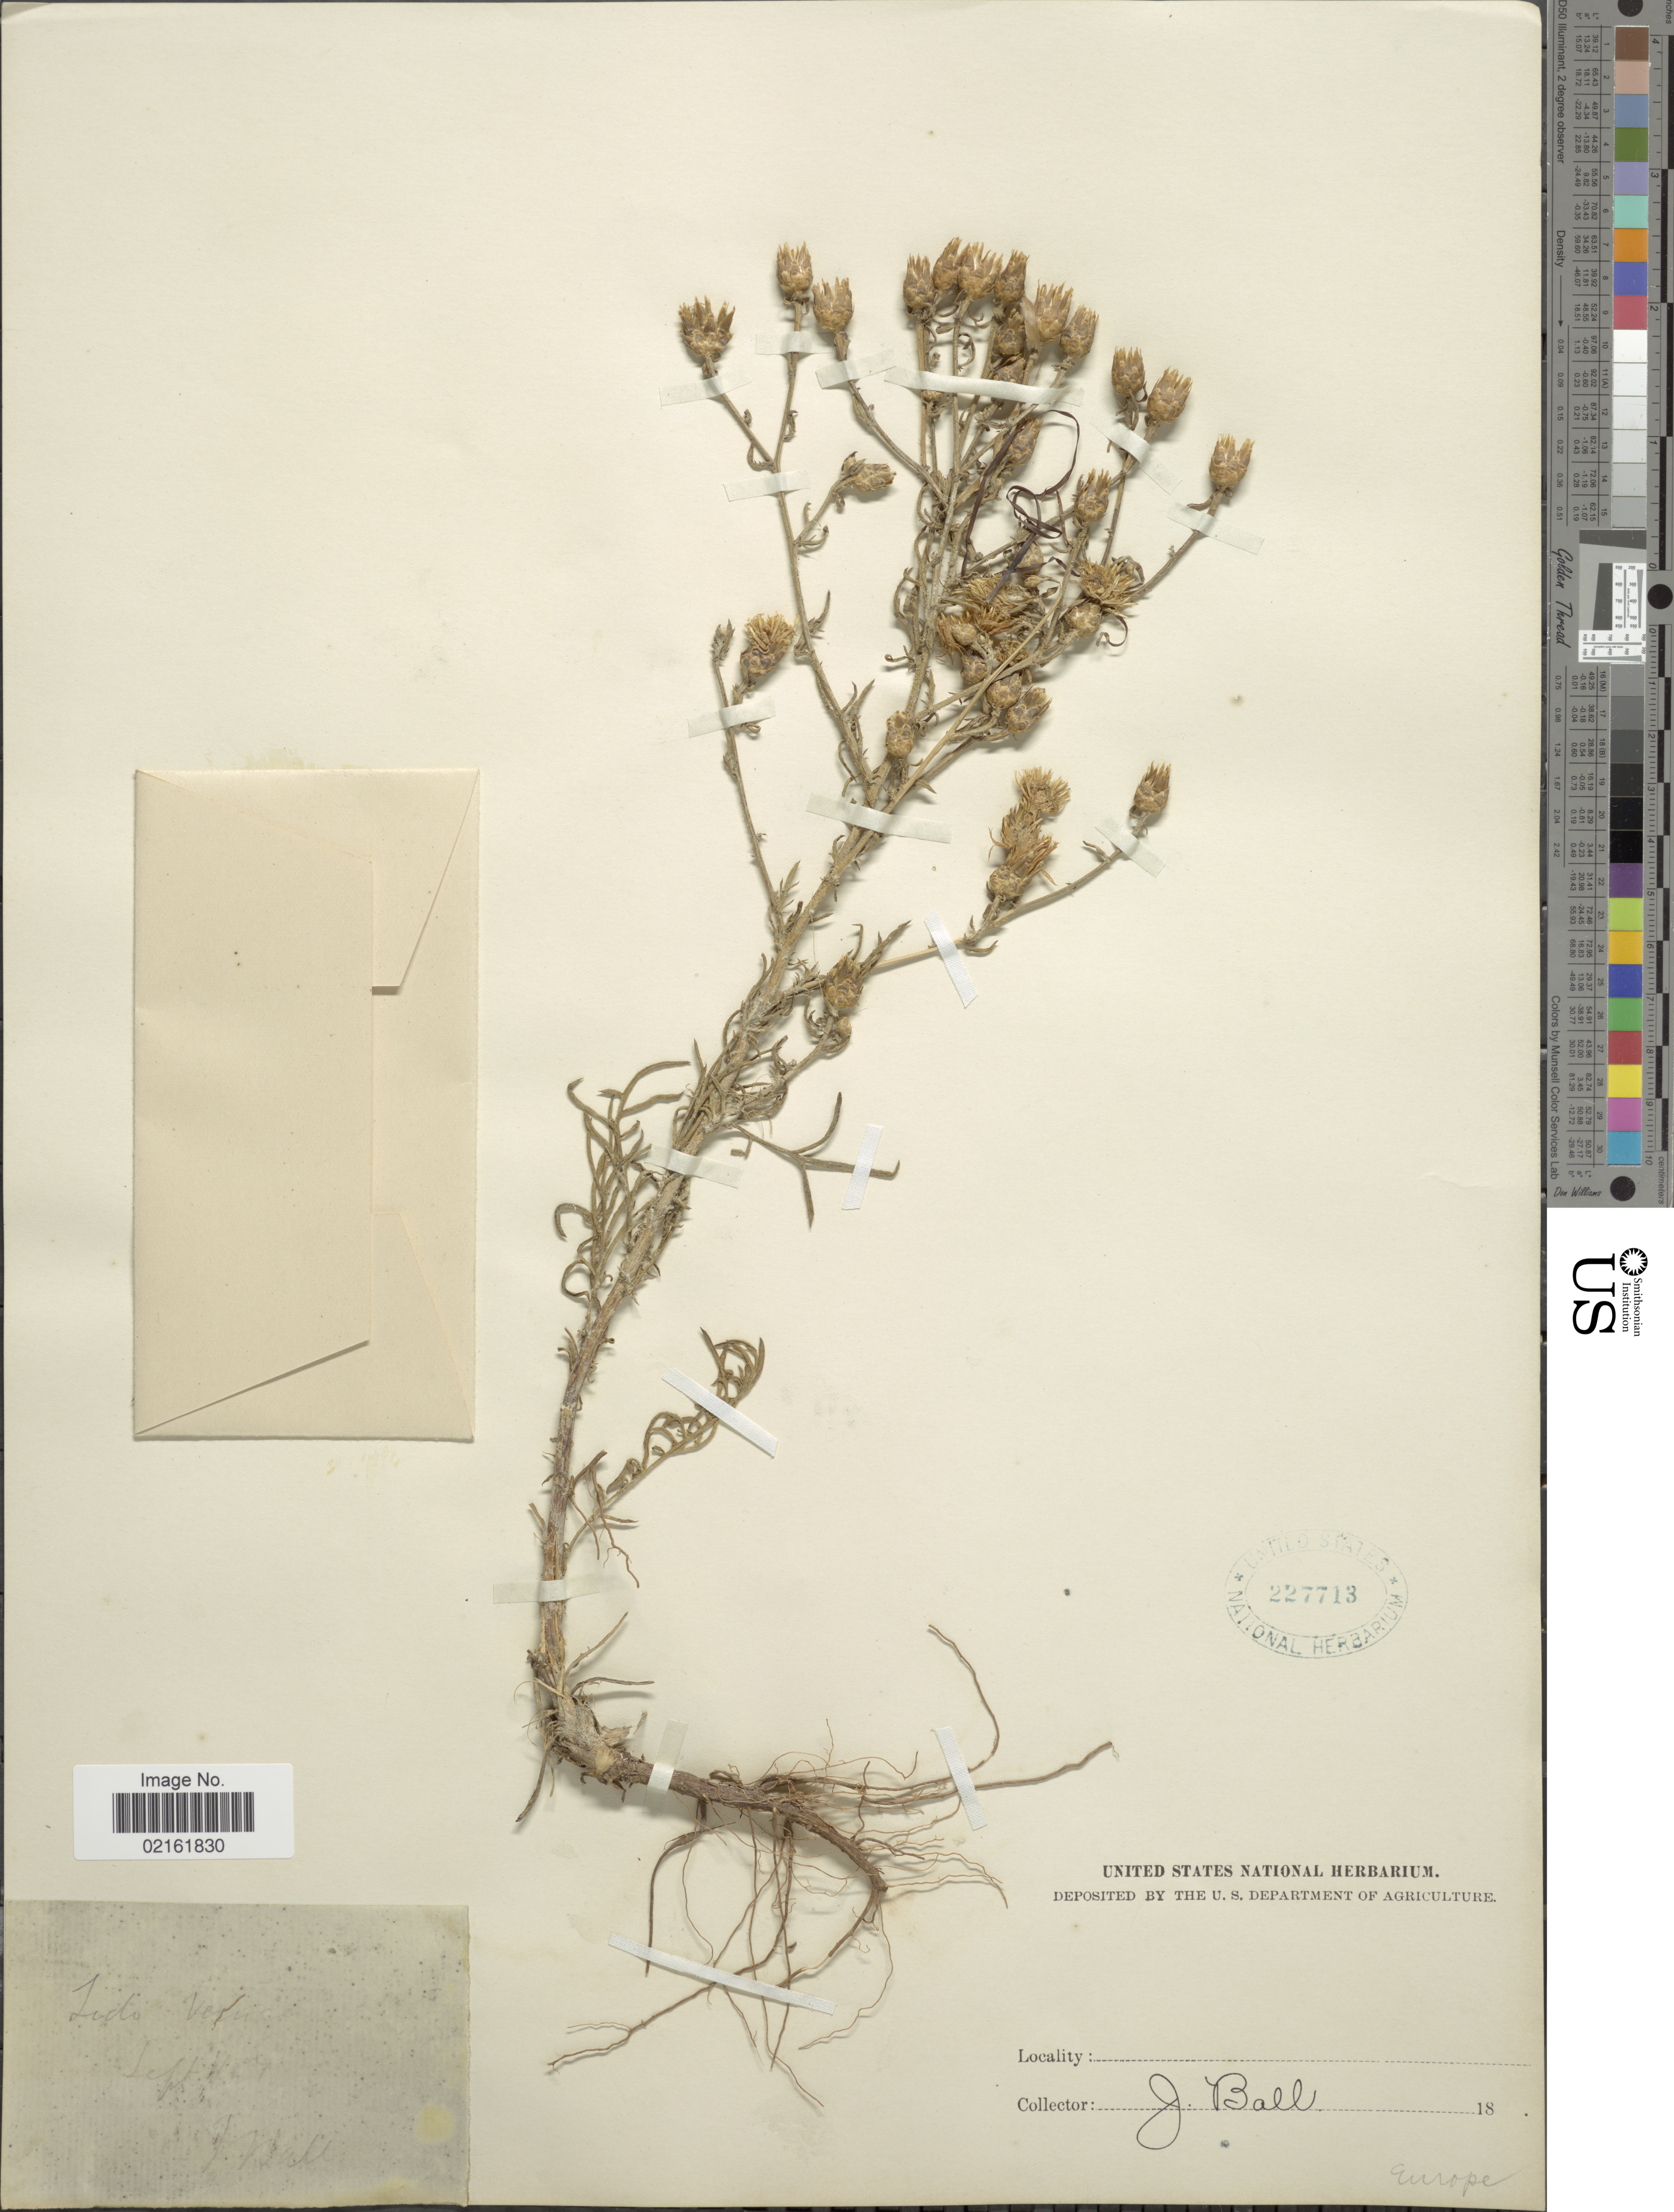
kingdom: Plantae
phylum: Tracheophyta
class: Magnoliopsida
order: Asterales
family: Asteraceae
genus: Centaurea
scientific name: Centaurea sp.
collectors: J. Ball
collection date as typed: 18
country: Italy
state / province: Veneto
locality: Lido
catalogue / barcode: US 227713